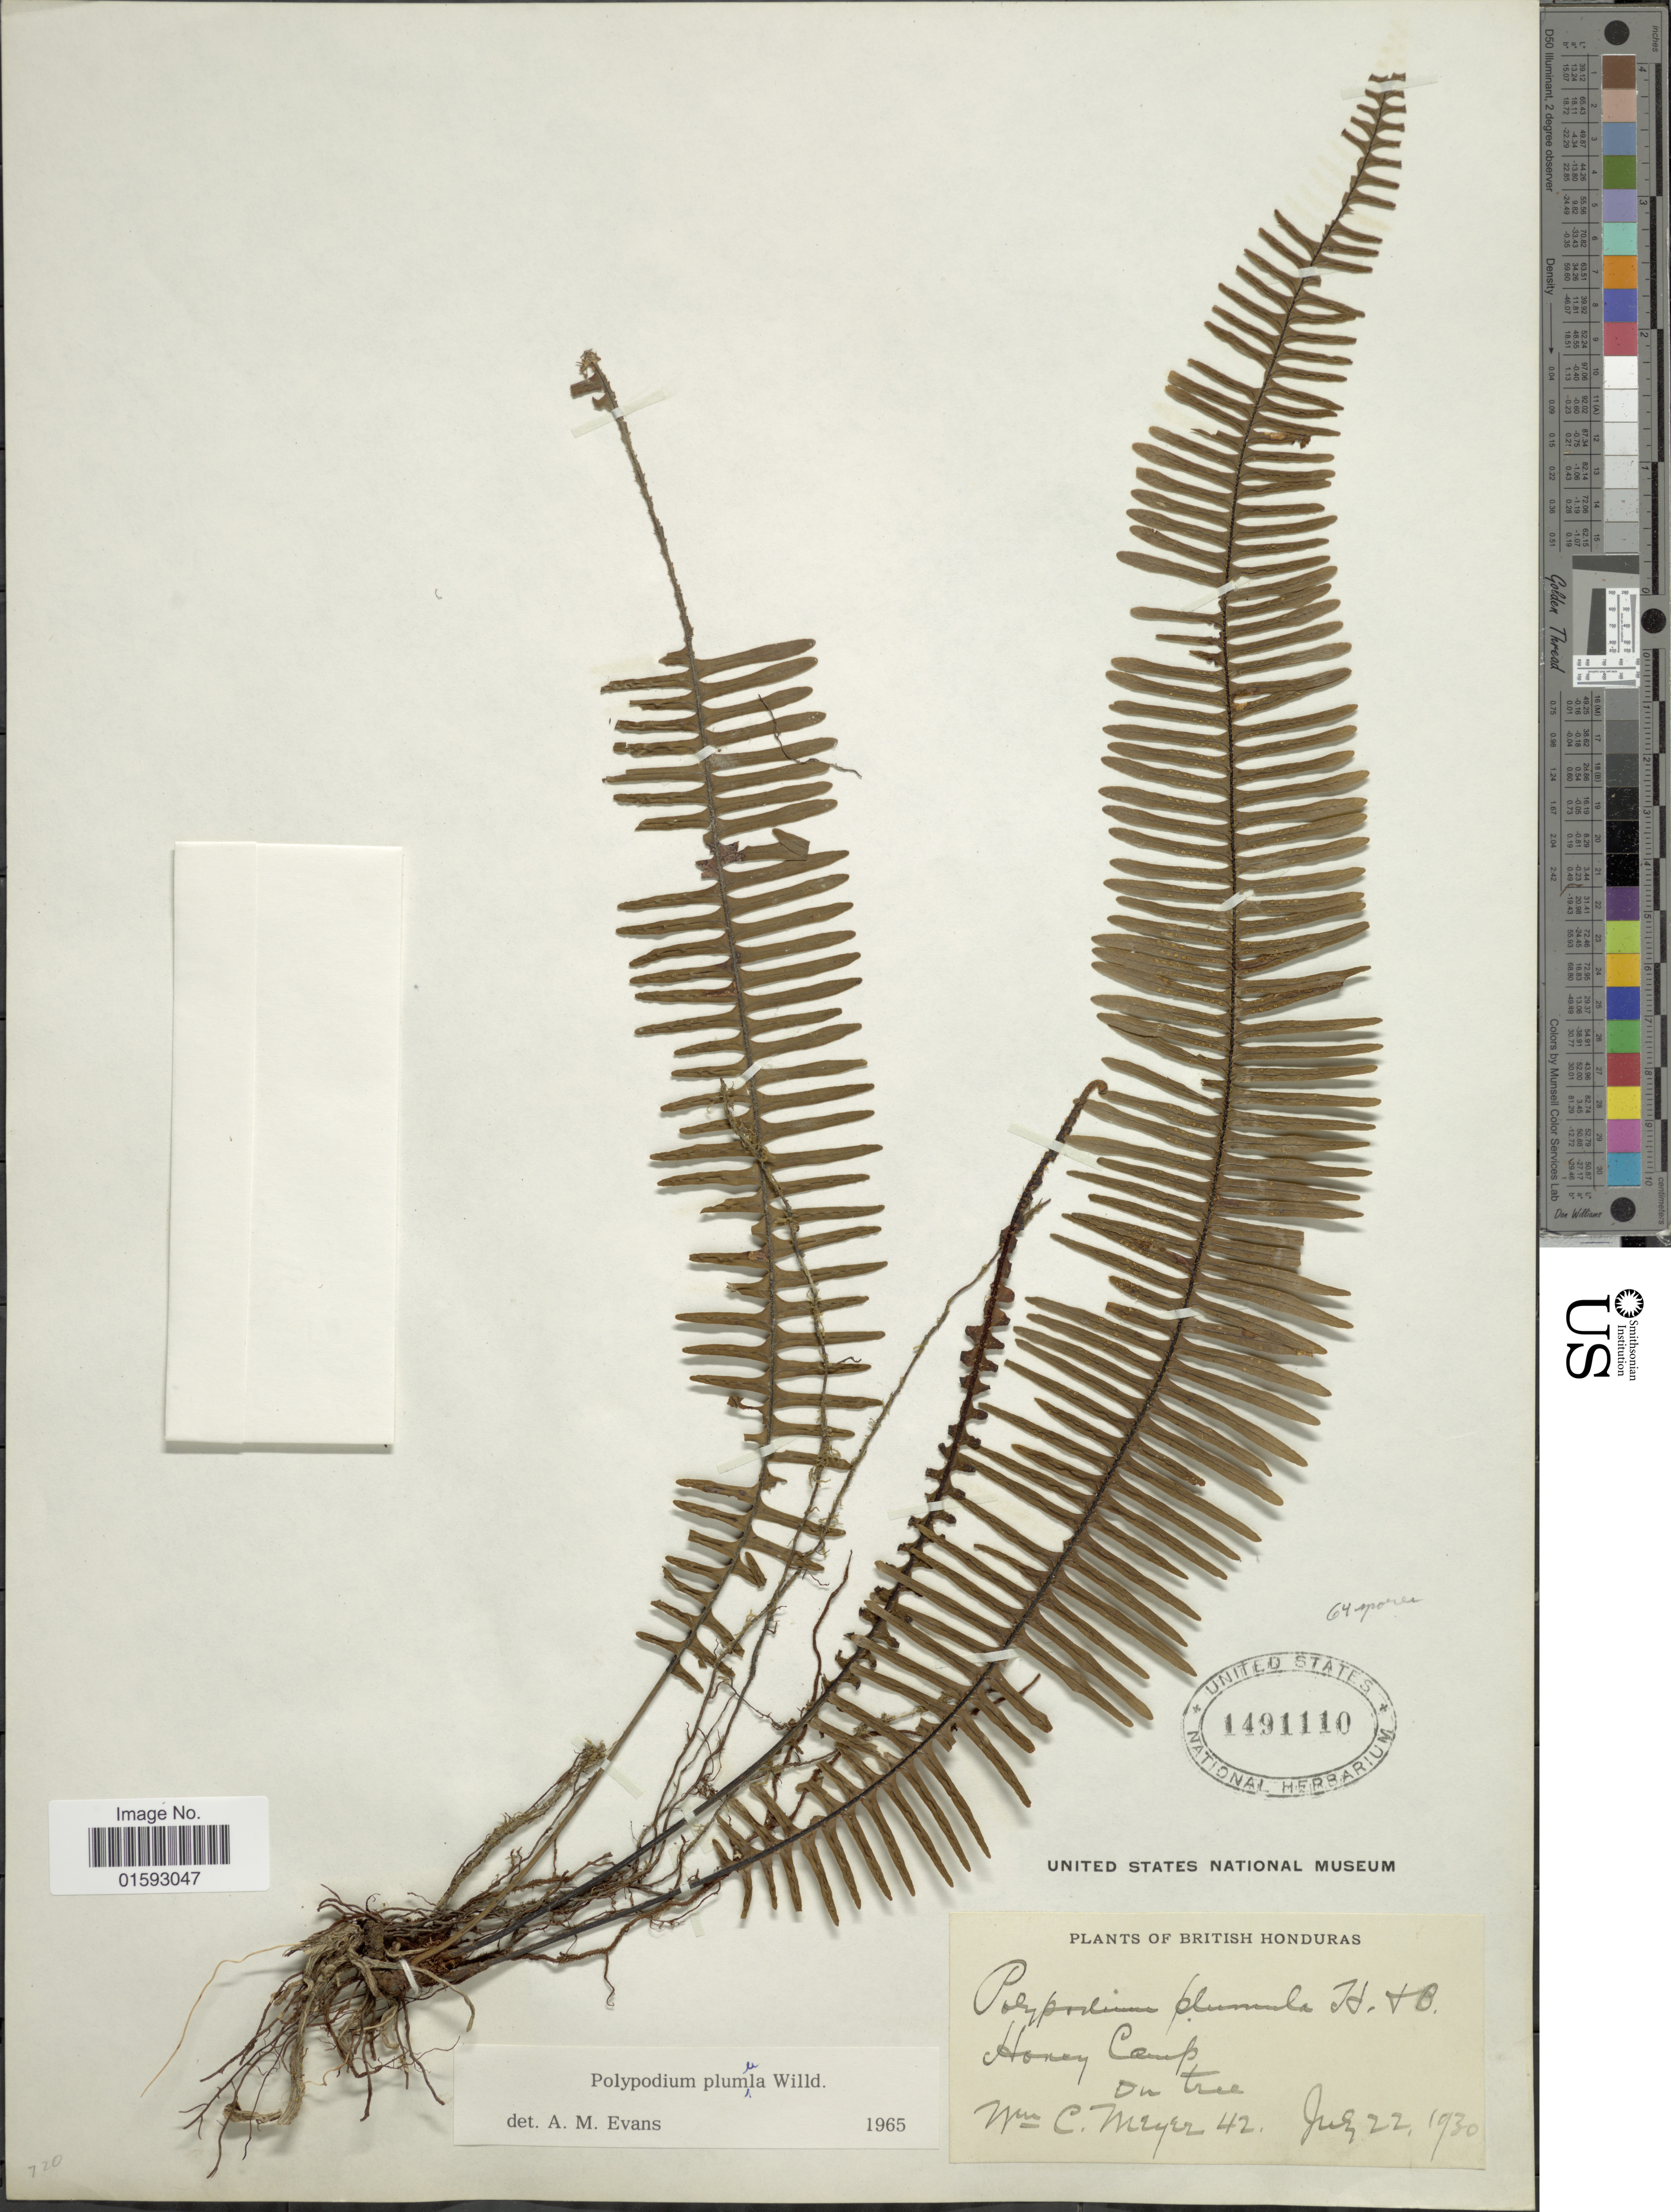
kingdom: Plantae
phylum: Tracheophyta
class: Polypodiopsida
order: Polypodiales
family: Polypodiaceae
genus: Pecluma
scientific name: Pecluma plumula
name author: (Humb. & Bonpl. ex Willd.) M.G. Price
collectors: C. Meyer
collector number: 42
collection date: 1930-07-22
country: Belize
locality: British Honduras, Honey Camp on tree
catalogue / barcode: US 1491110